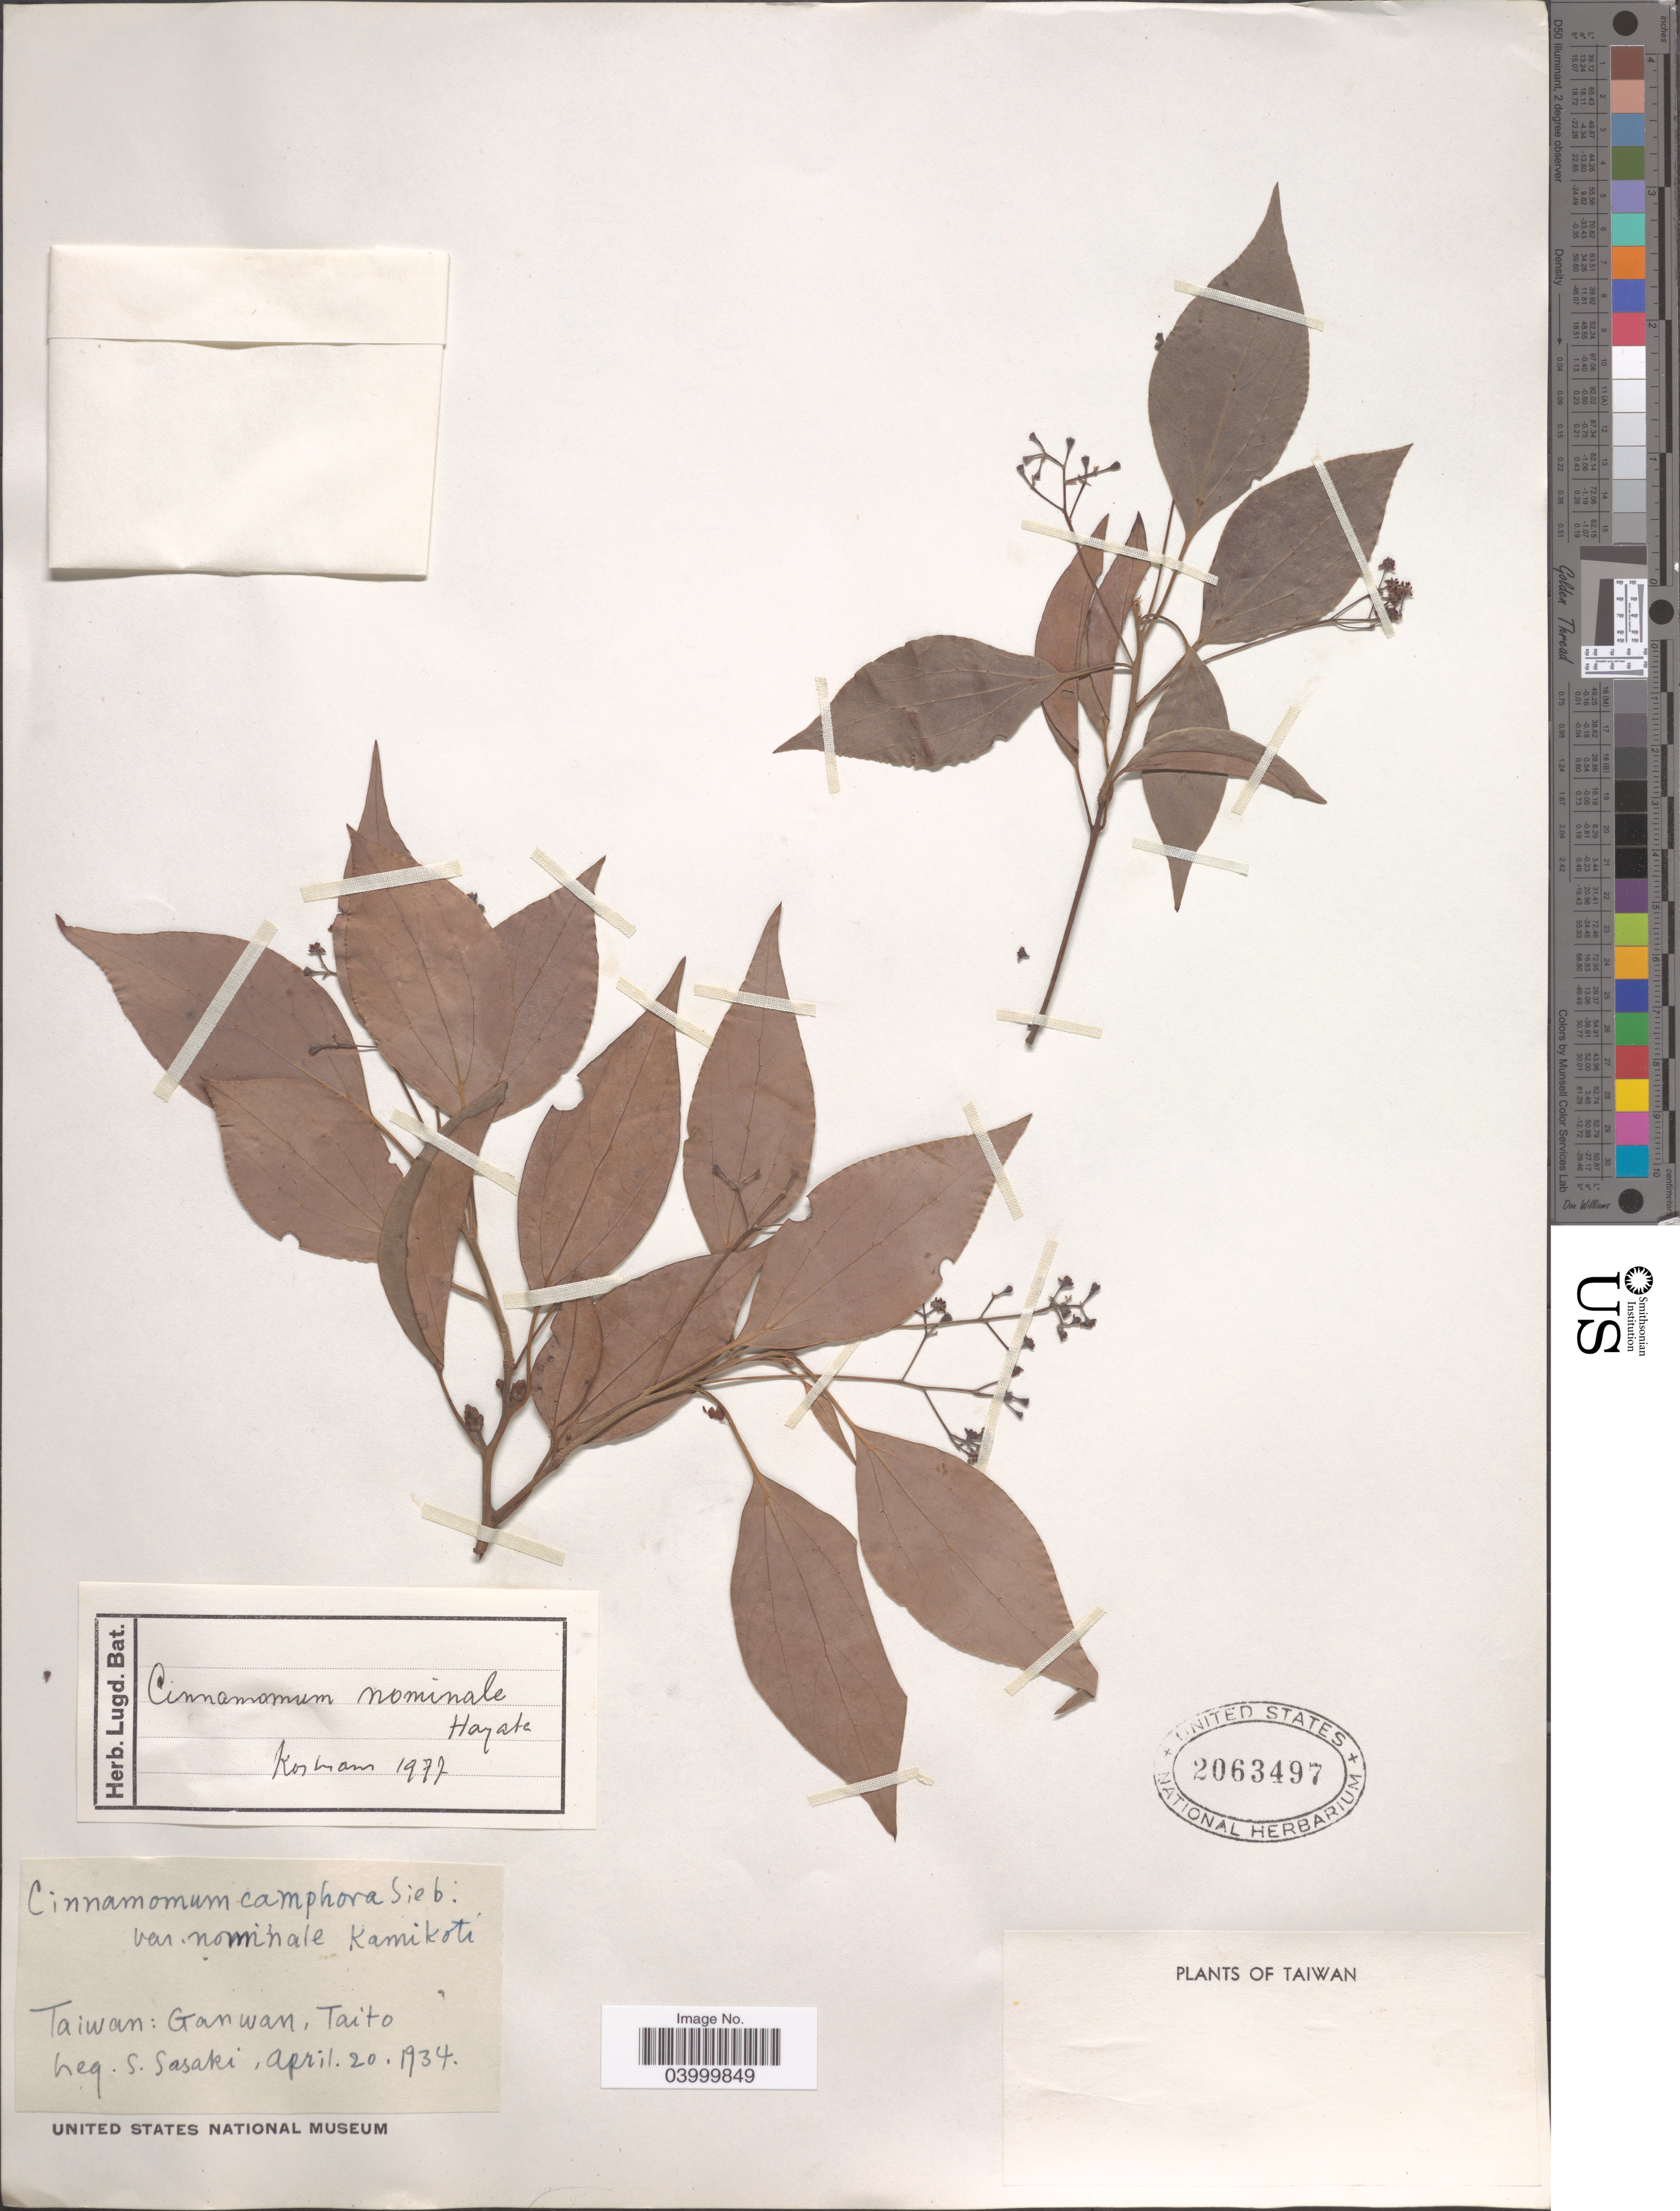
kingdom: Plantae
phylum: Tracheophyta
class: Magnoliopsida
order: Laurales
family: Lauraceae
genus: Cinnamomum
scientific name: Cinnamomum nominale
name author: Hayata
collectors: S. Sasaki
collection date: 1934-04-20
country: Taiwan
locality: Ganwan, Taito.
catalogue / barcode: US 2063497